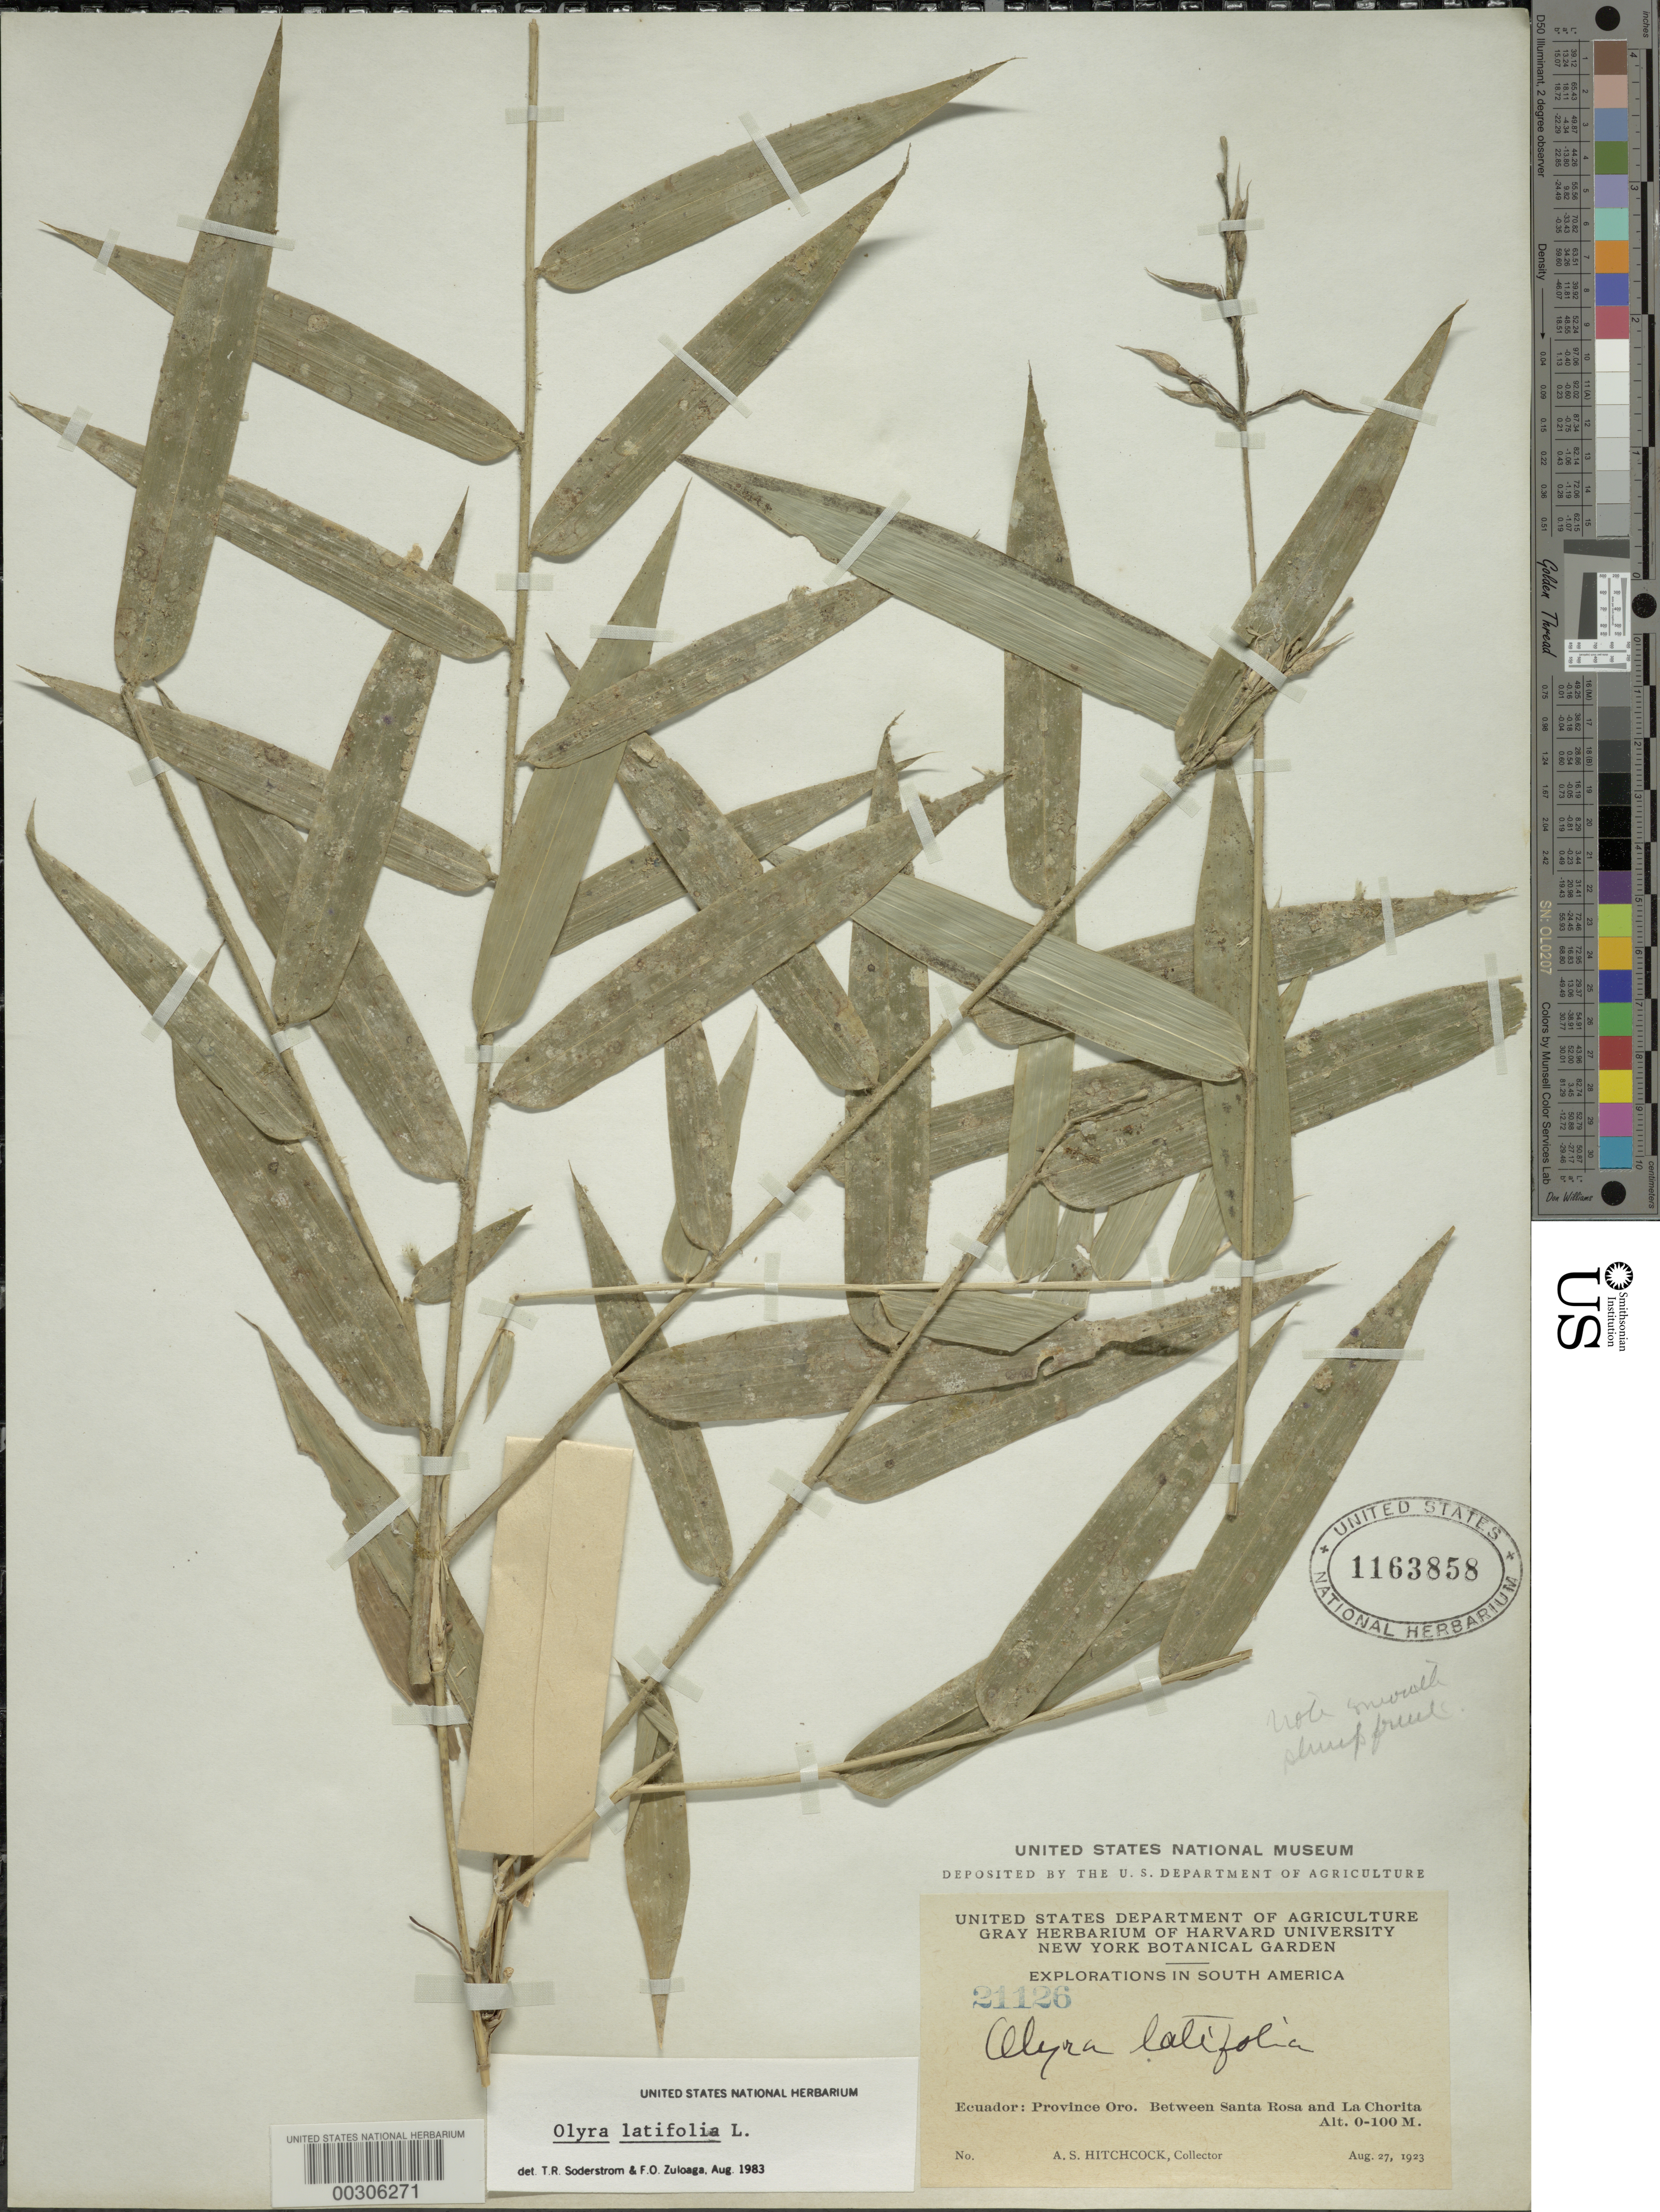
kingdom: Plantae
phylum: Tracheophyta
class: Liliopsida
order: Poales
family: Poaceae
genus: Olyra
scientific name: Olyra latifolia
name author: L.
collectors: A. S. Hitchcock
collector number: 21126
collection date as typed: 27 Aug 1923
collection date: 1923-08-27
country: Ecuador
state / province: El Oro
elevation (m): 0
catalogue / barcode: US 1163858